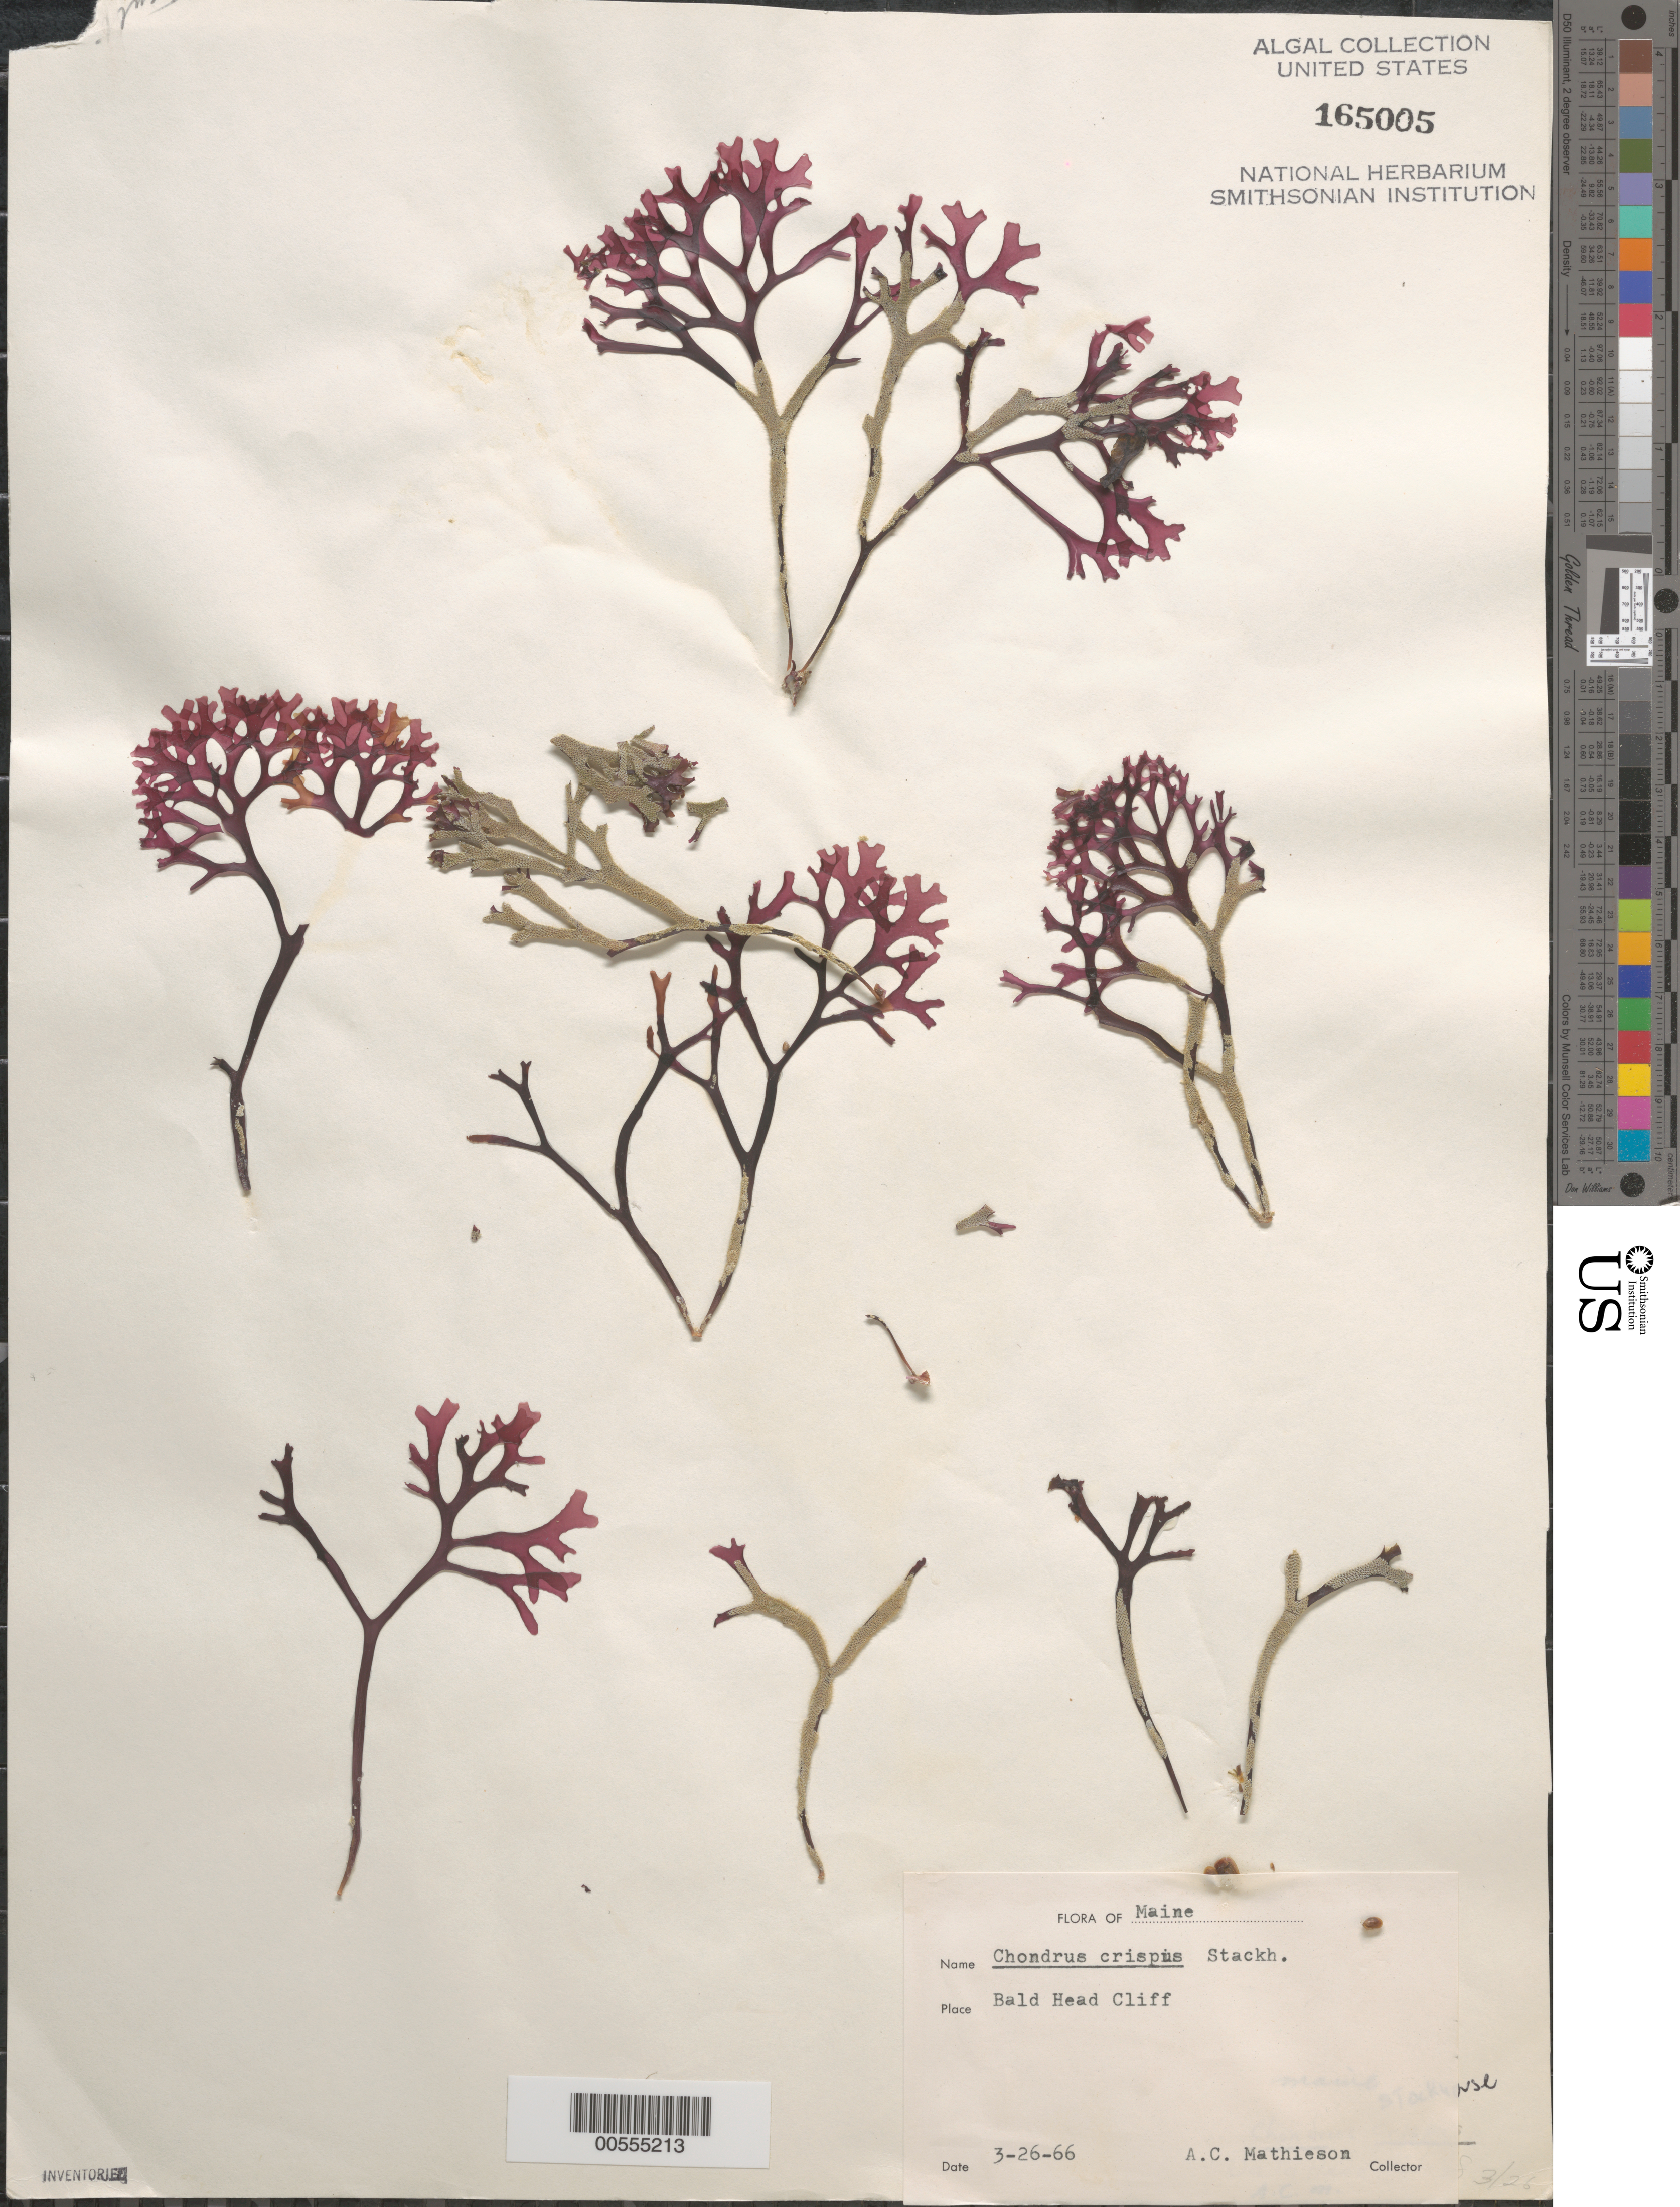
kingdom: Plantae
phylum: Rhodophyta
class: Florideophyceae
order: Gigartinales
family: Gigartinaceae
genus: Chondrus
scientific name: Chondrus crispus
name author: Stackh.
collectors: A. C. Mathieson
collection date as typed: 26 Mar 1966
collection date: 1966-03-26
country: United States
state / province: Maine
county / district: York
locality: Bald Head Cliff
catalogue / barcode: US 165005